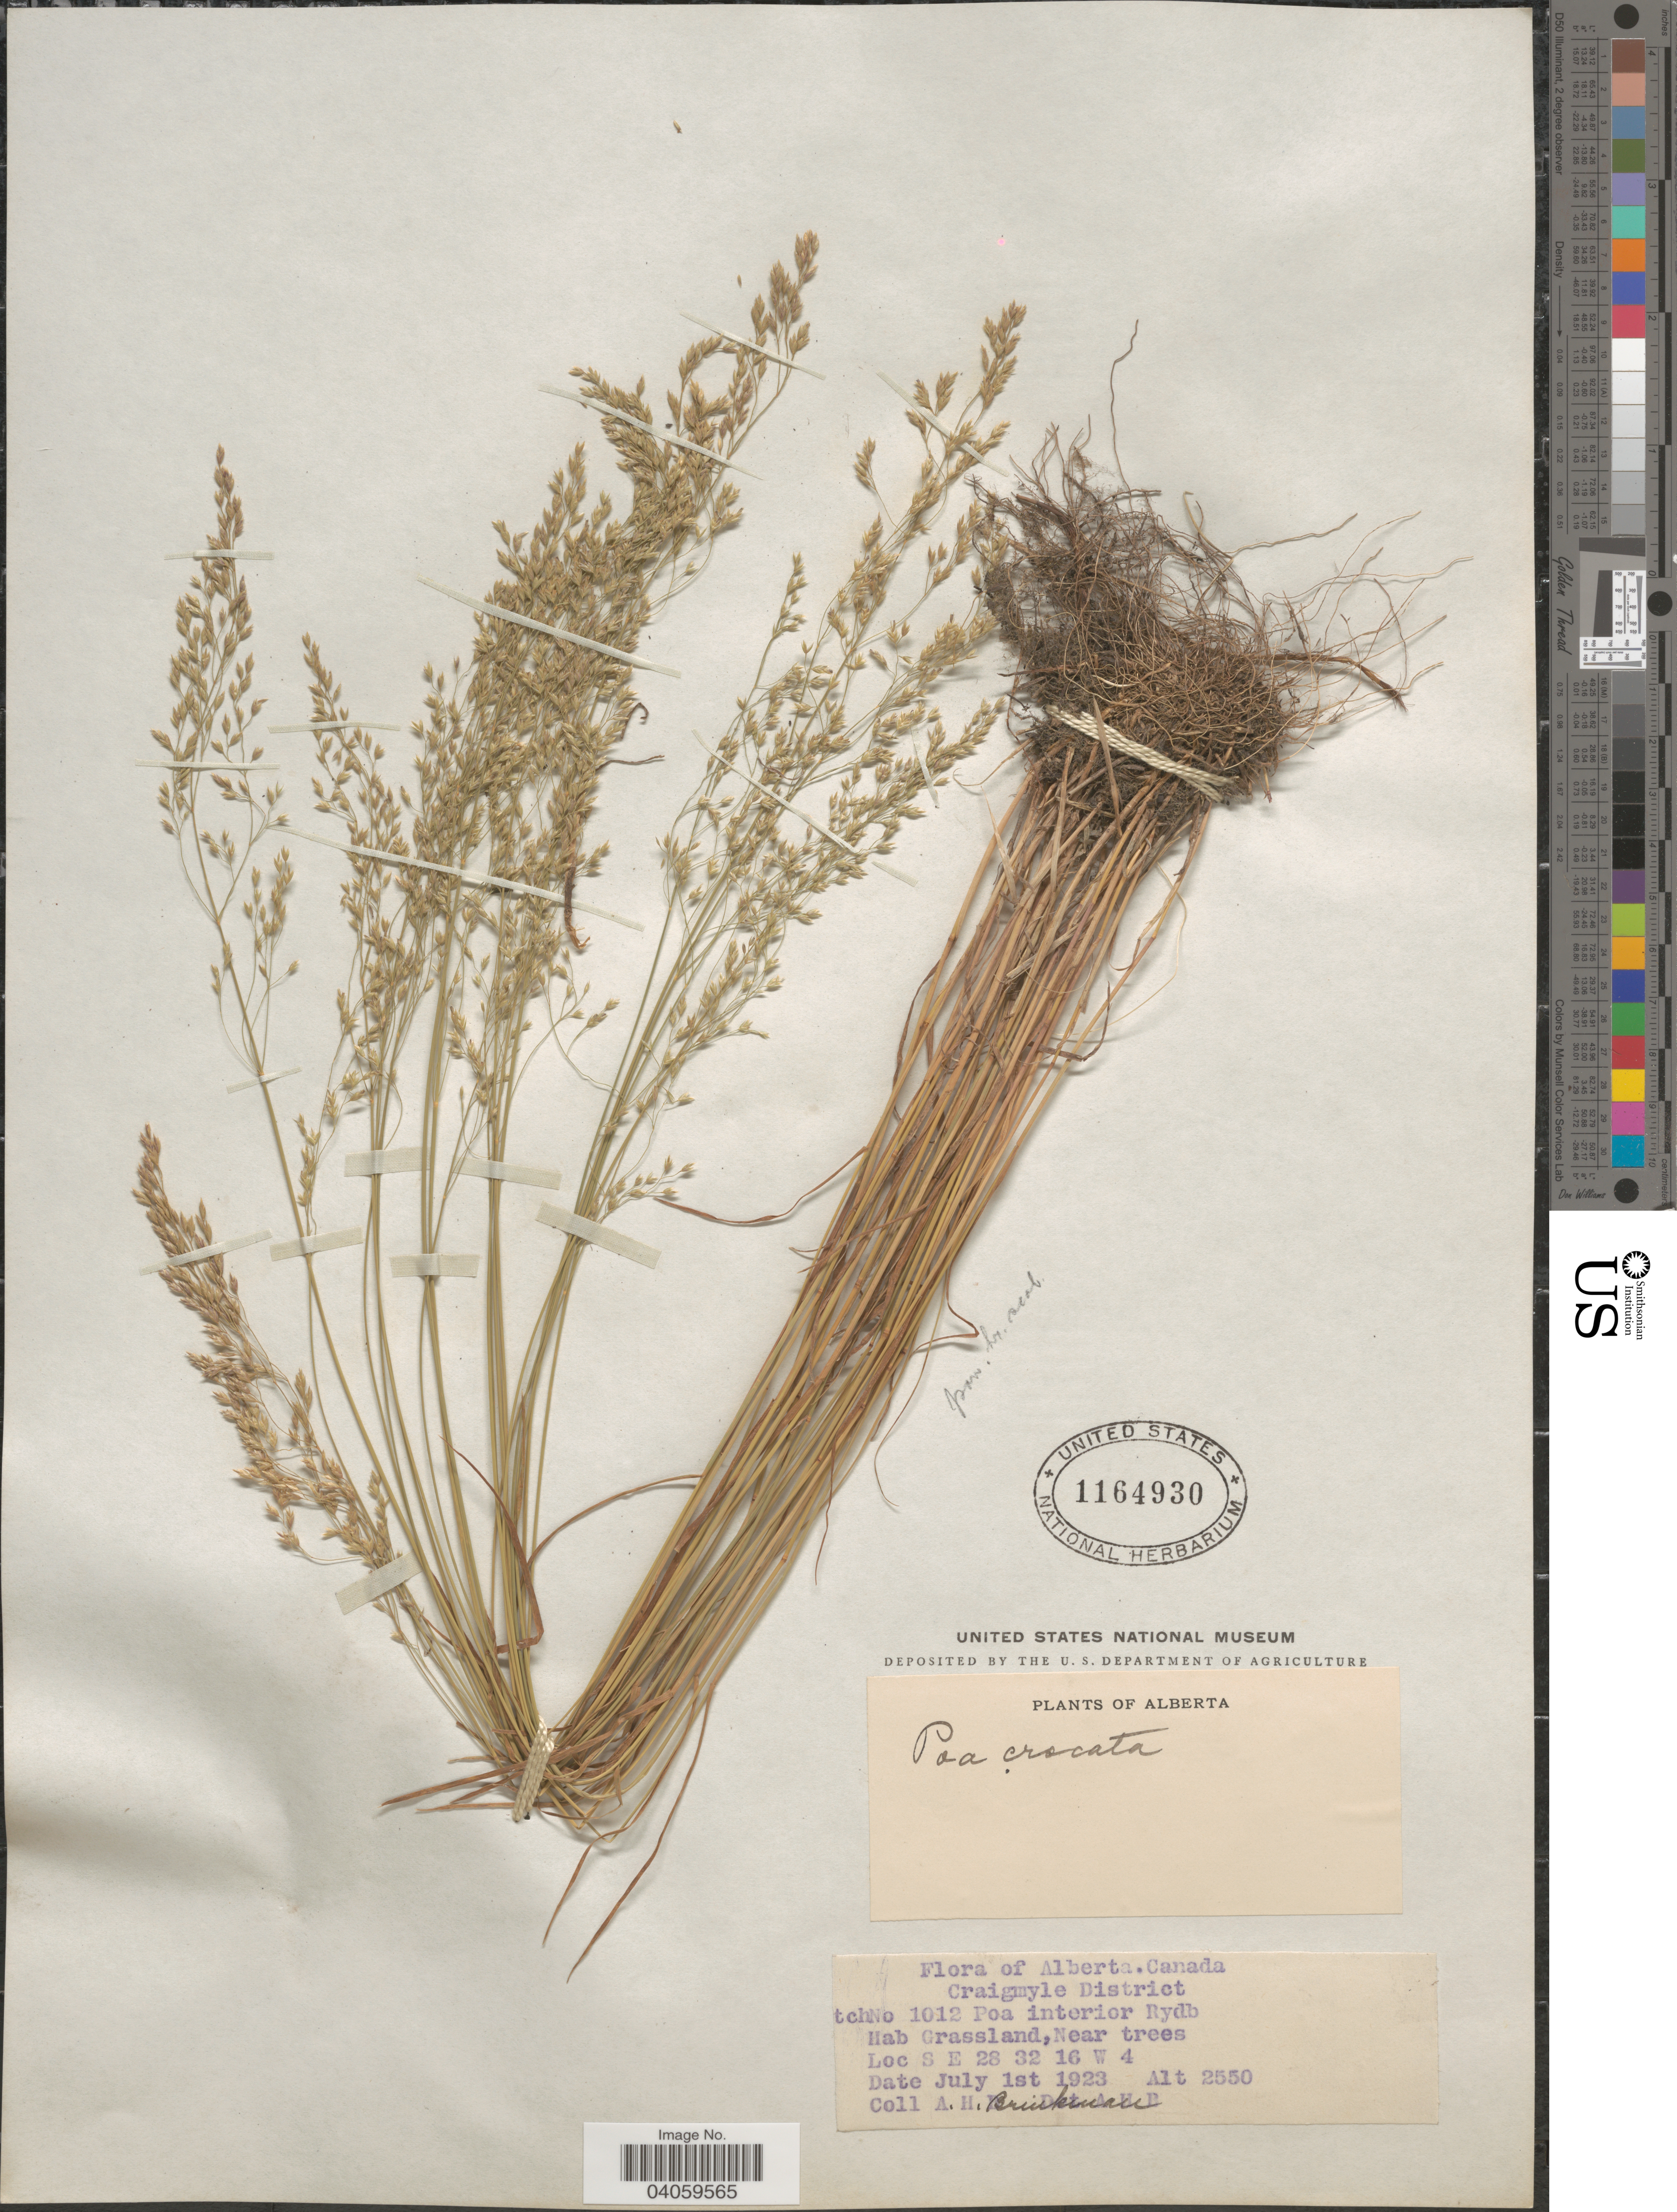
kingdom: Plantae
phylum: Tracheophyta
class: Liliopsida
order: Poales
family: Poaceae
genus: Poa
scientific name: Poa interior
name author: Rydb.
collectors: A. Brinkman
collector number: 1012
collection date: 1923-07-01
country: Canada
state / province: Alberta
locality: Craigmyle District. S E 28 32 16 W 4.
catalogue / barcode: US 1164930